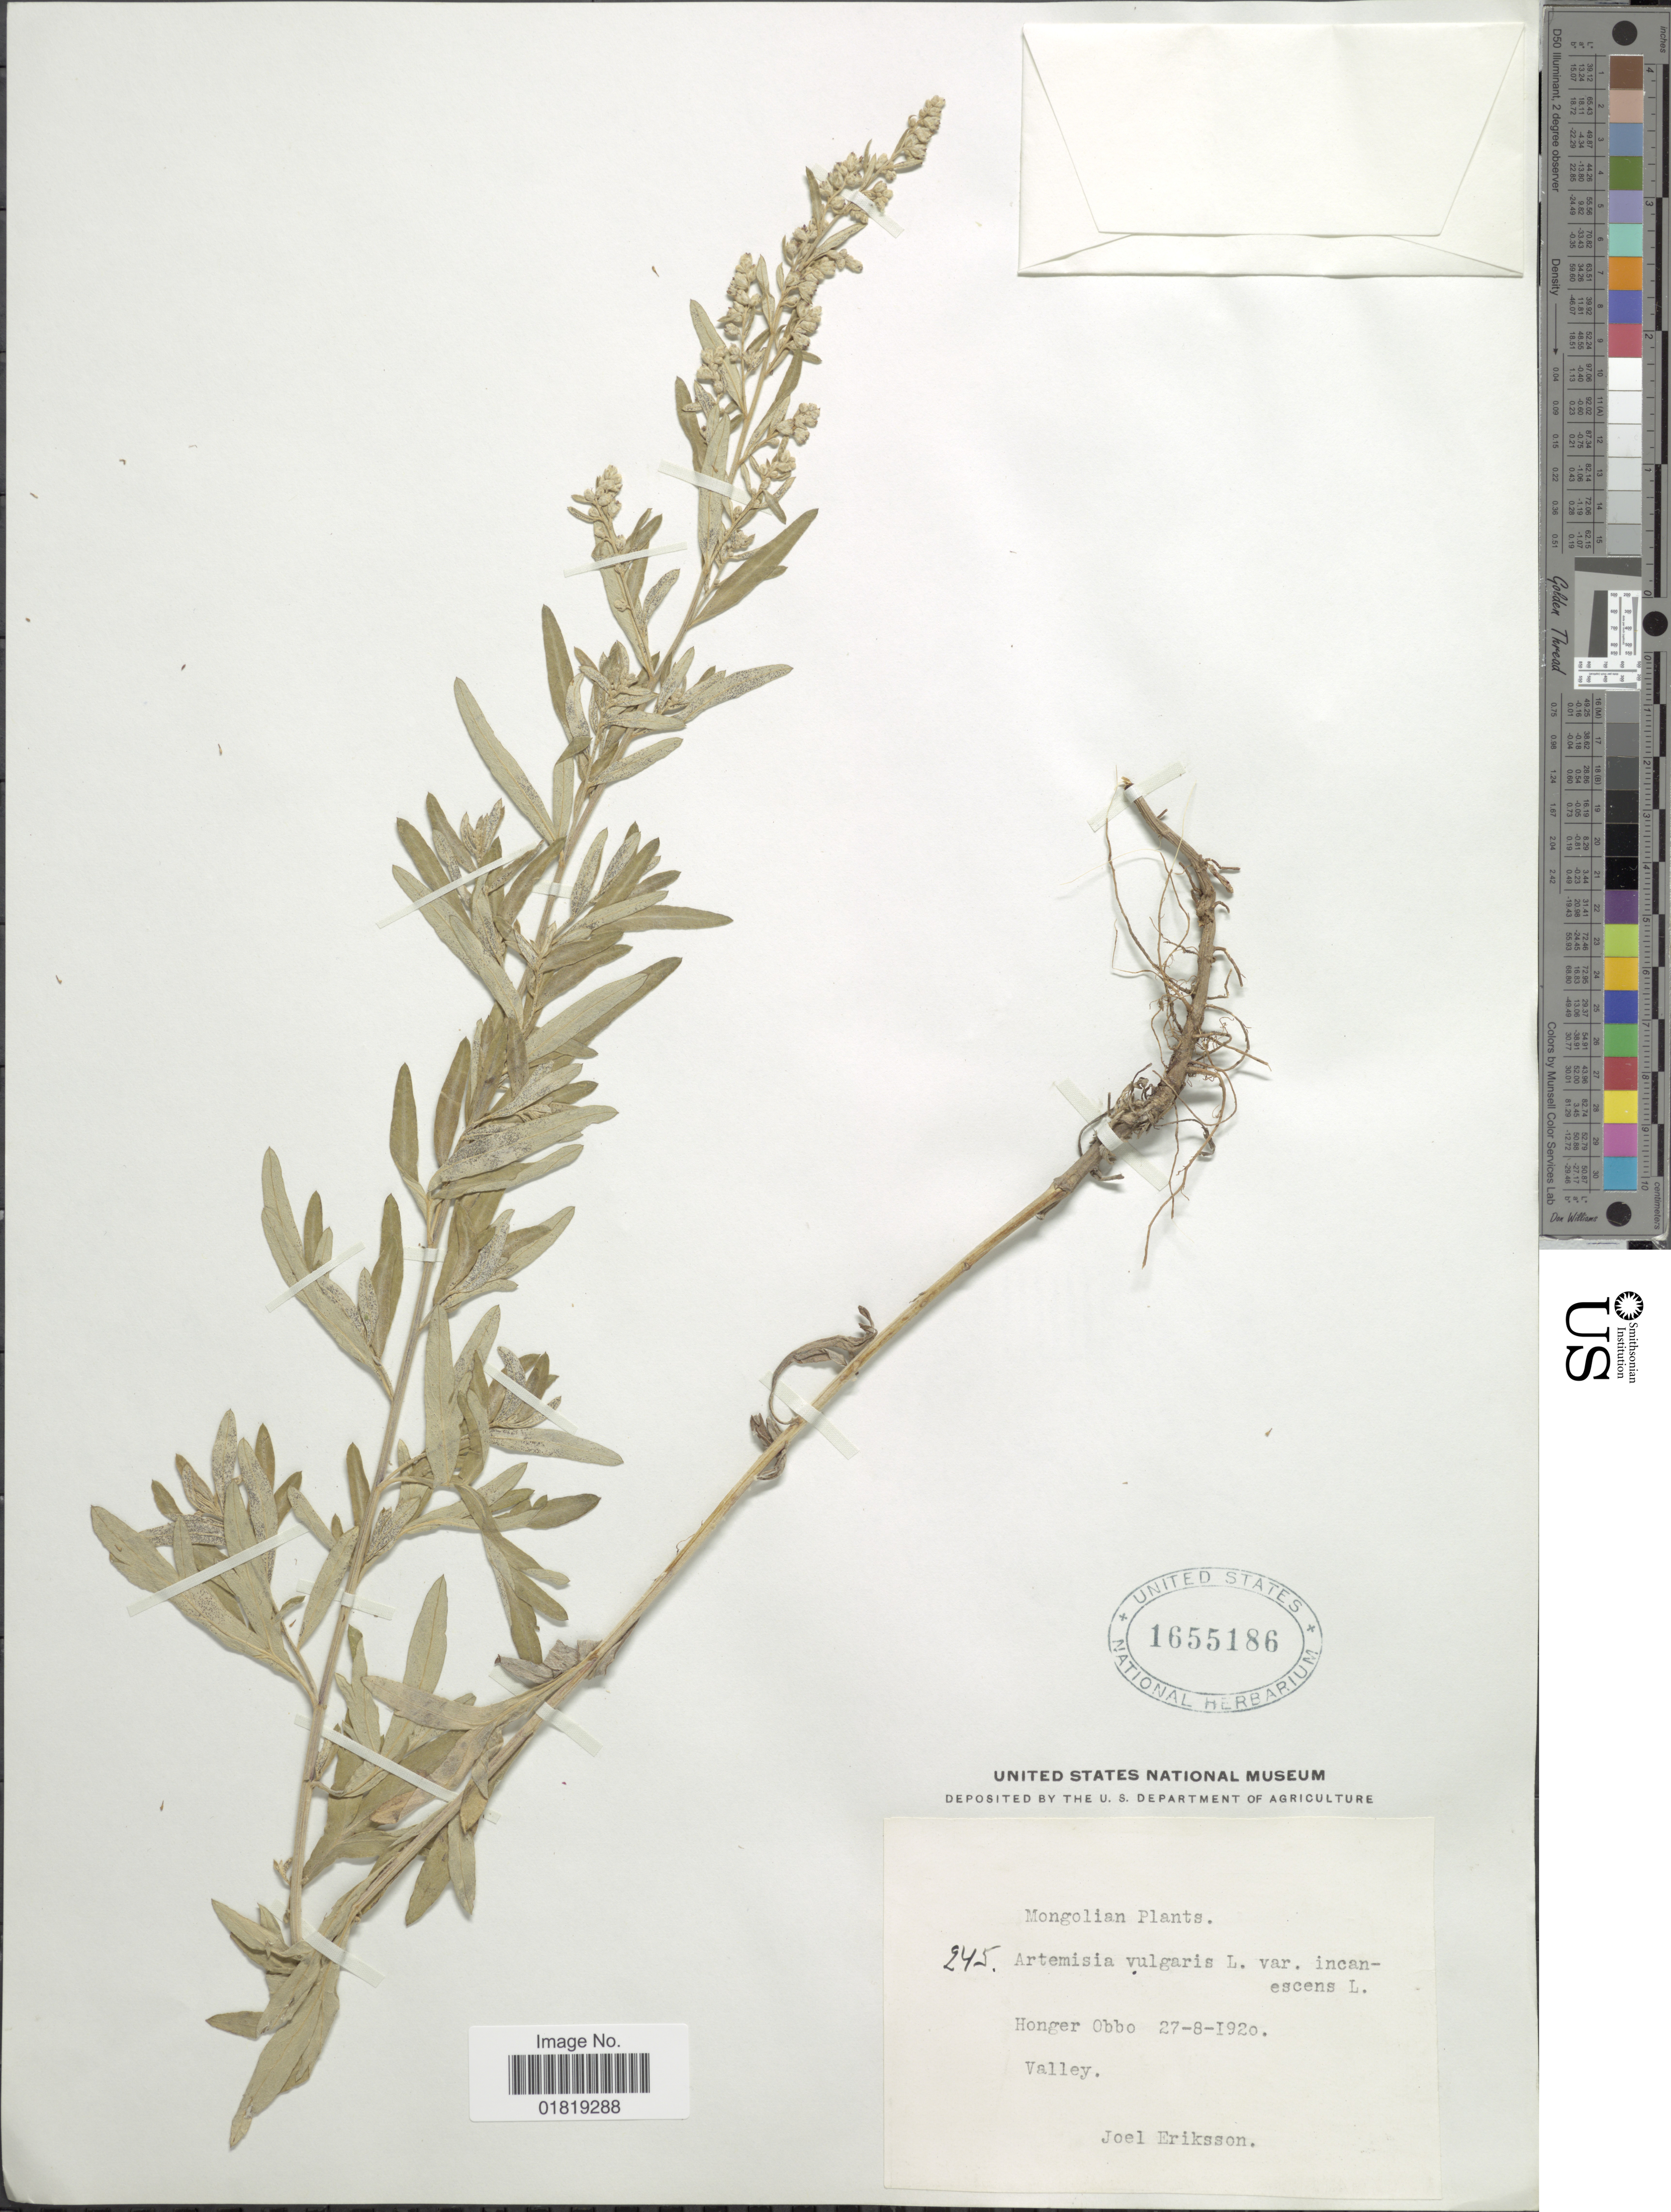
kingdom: Plantae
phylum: Tracheophyta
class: Magnoliopsida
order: Asterales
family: Asteraceae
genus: Artemisia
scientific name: Artemisia vulgaris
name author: L.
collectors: J. Eriksson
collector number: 245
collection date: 1920-08-27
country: Mongolia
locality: Honger Obbo, Valley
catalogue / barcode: US 1655186